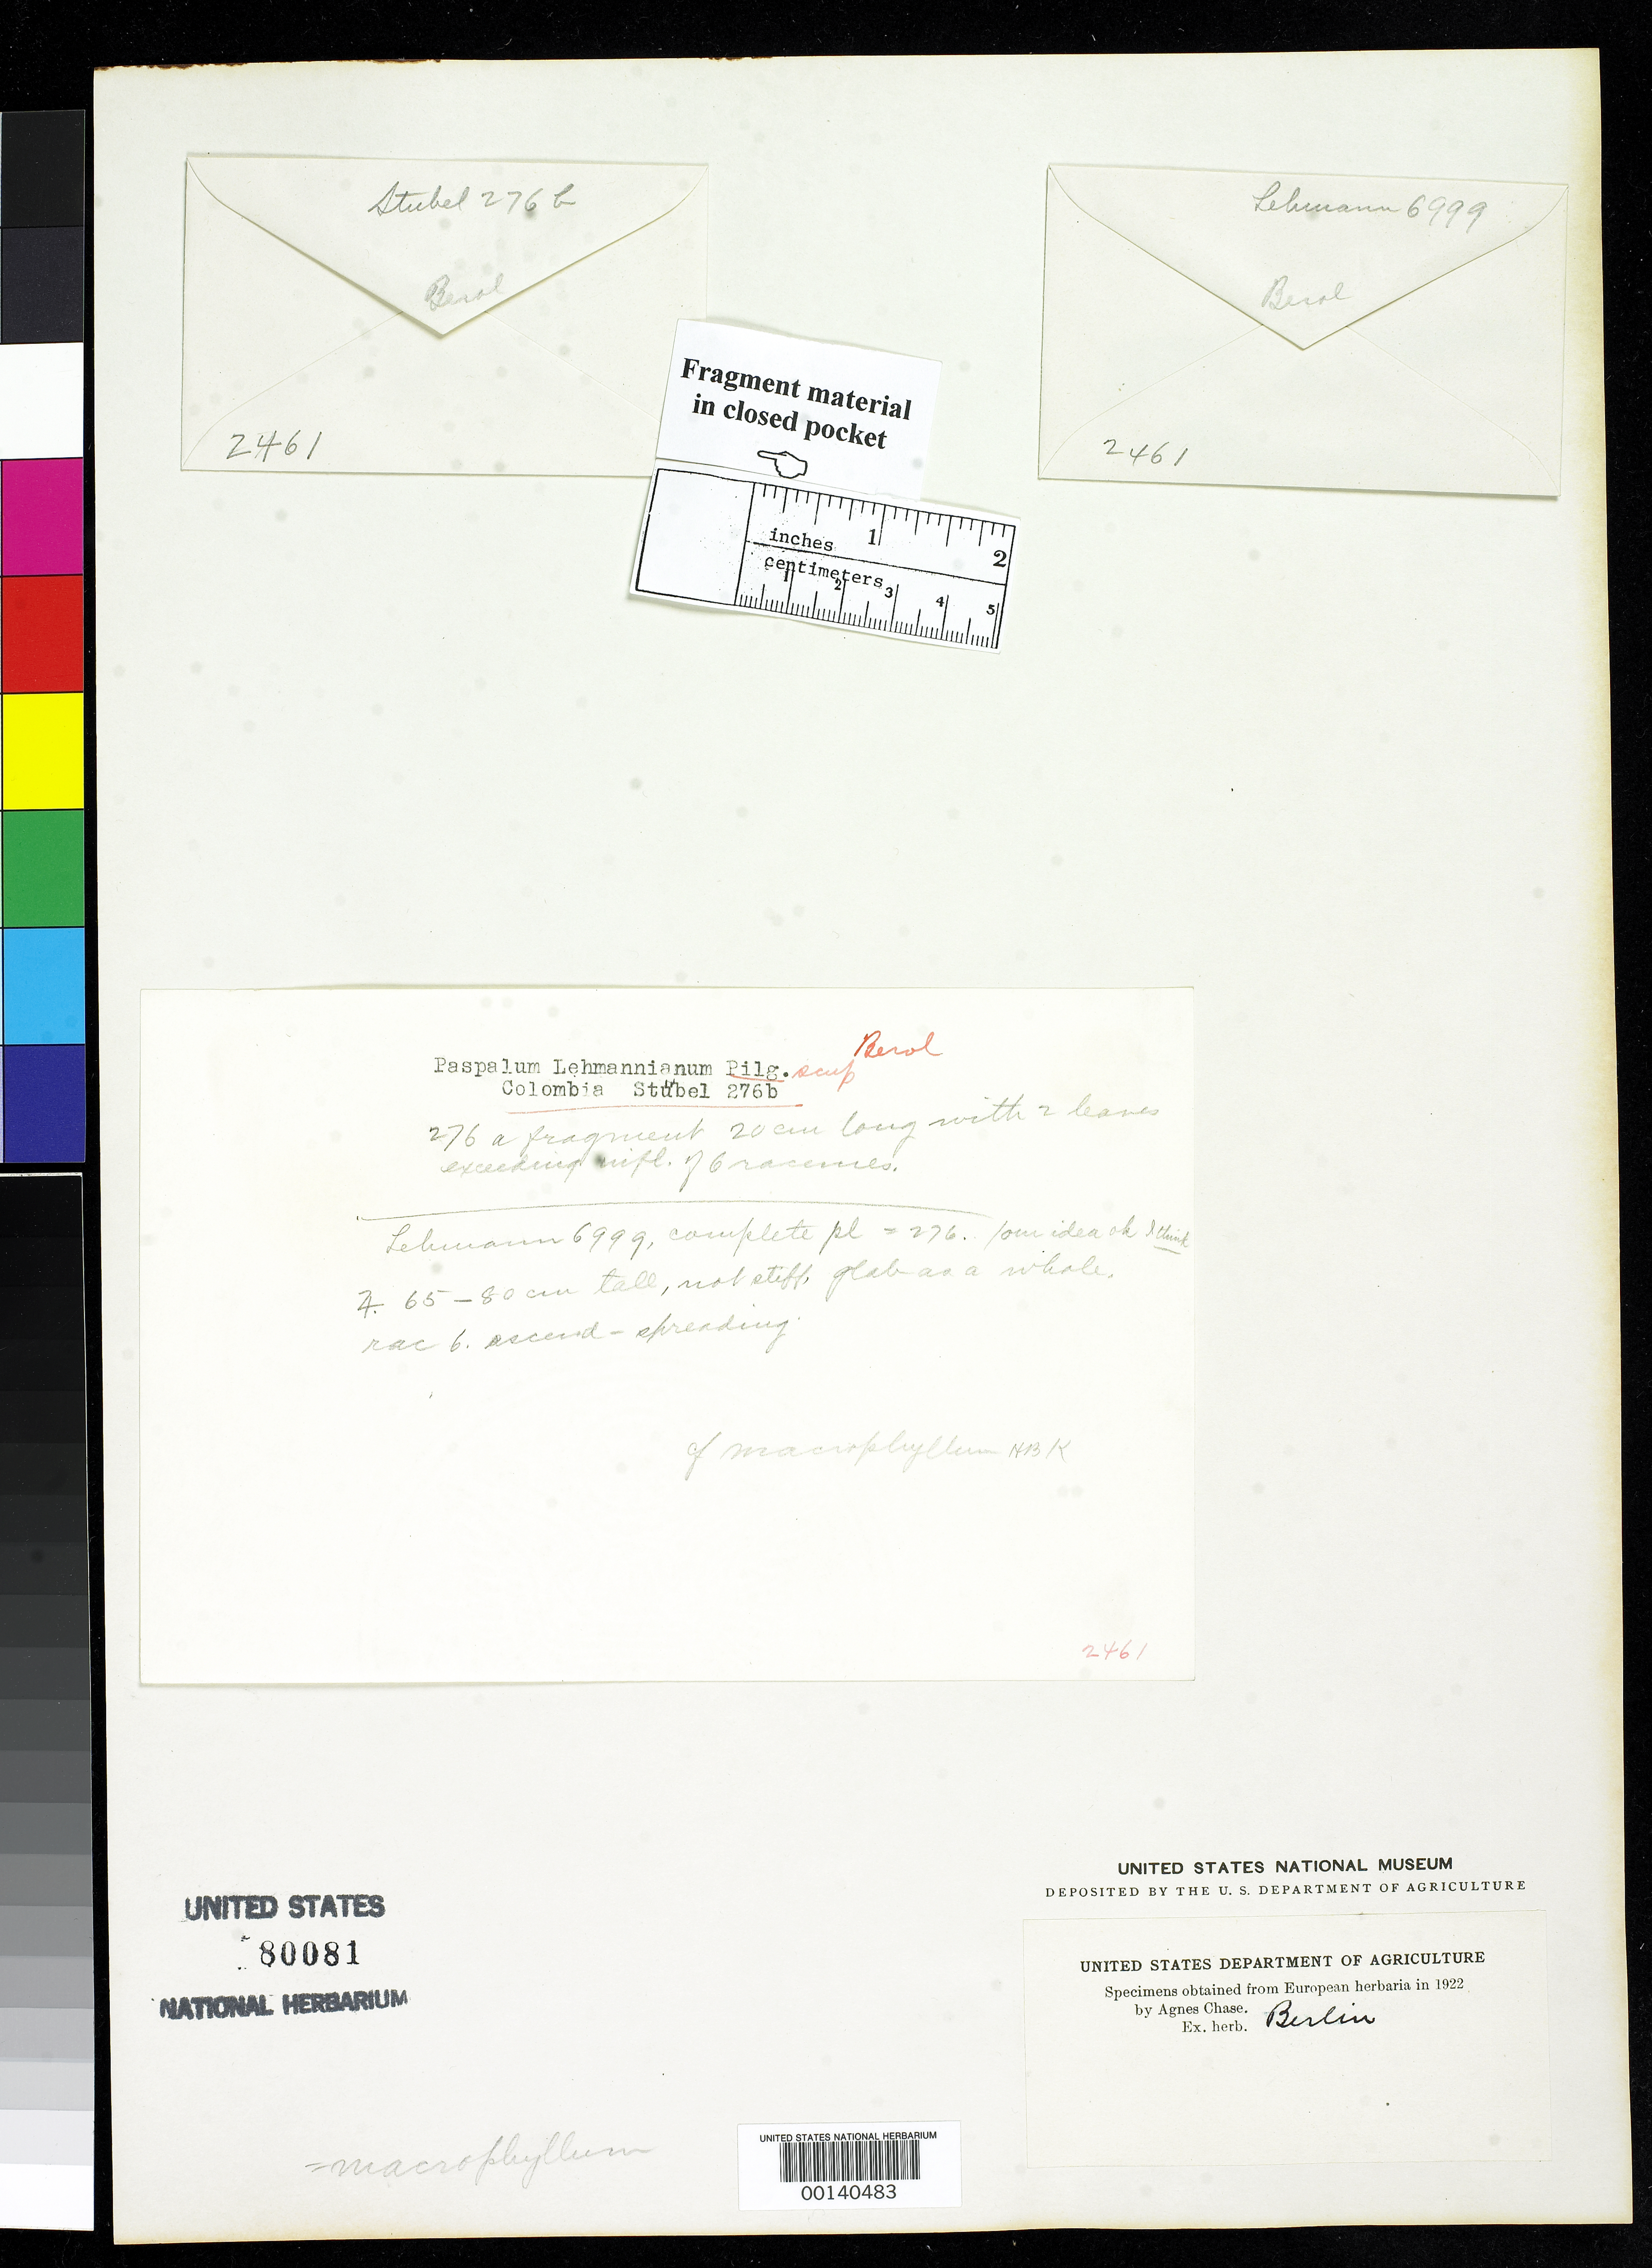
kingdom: Plantae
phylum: Tracheophyta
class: Liliopsida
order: Poales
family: Poaceae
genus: Paspalum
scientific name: Paspalum lehmannianum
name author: Pilg.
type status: Type Fragment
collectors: M. Stuebel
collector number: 276b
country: Colombia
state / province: Cauca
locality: Popayan and Paramo of Huilla near San Francisco.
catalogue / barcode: US 80081-2